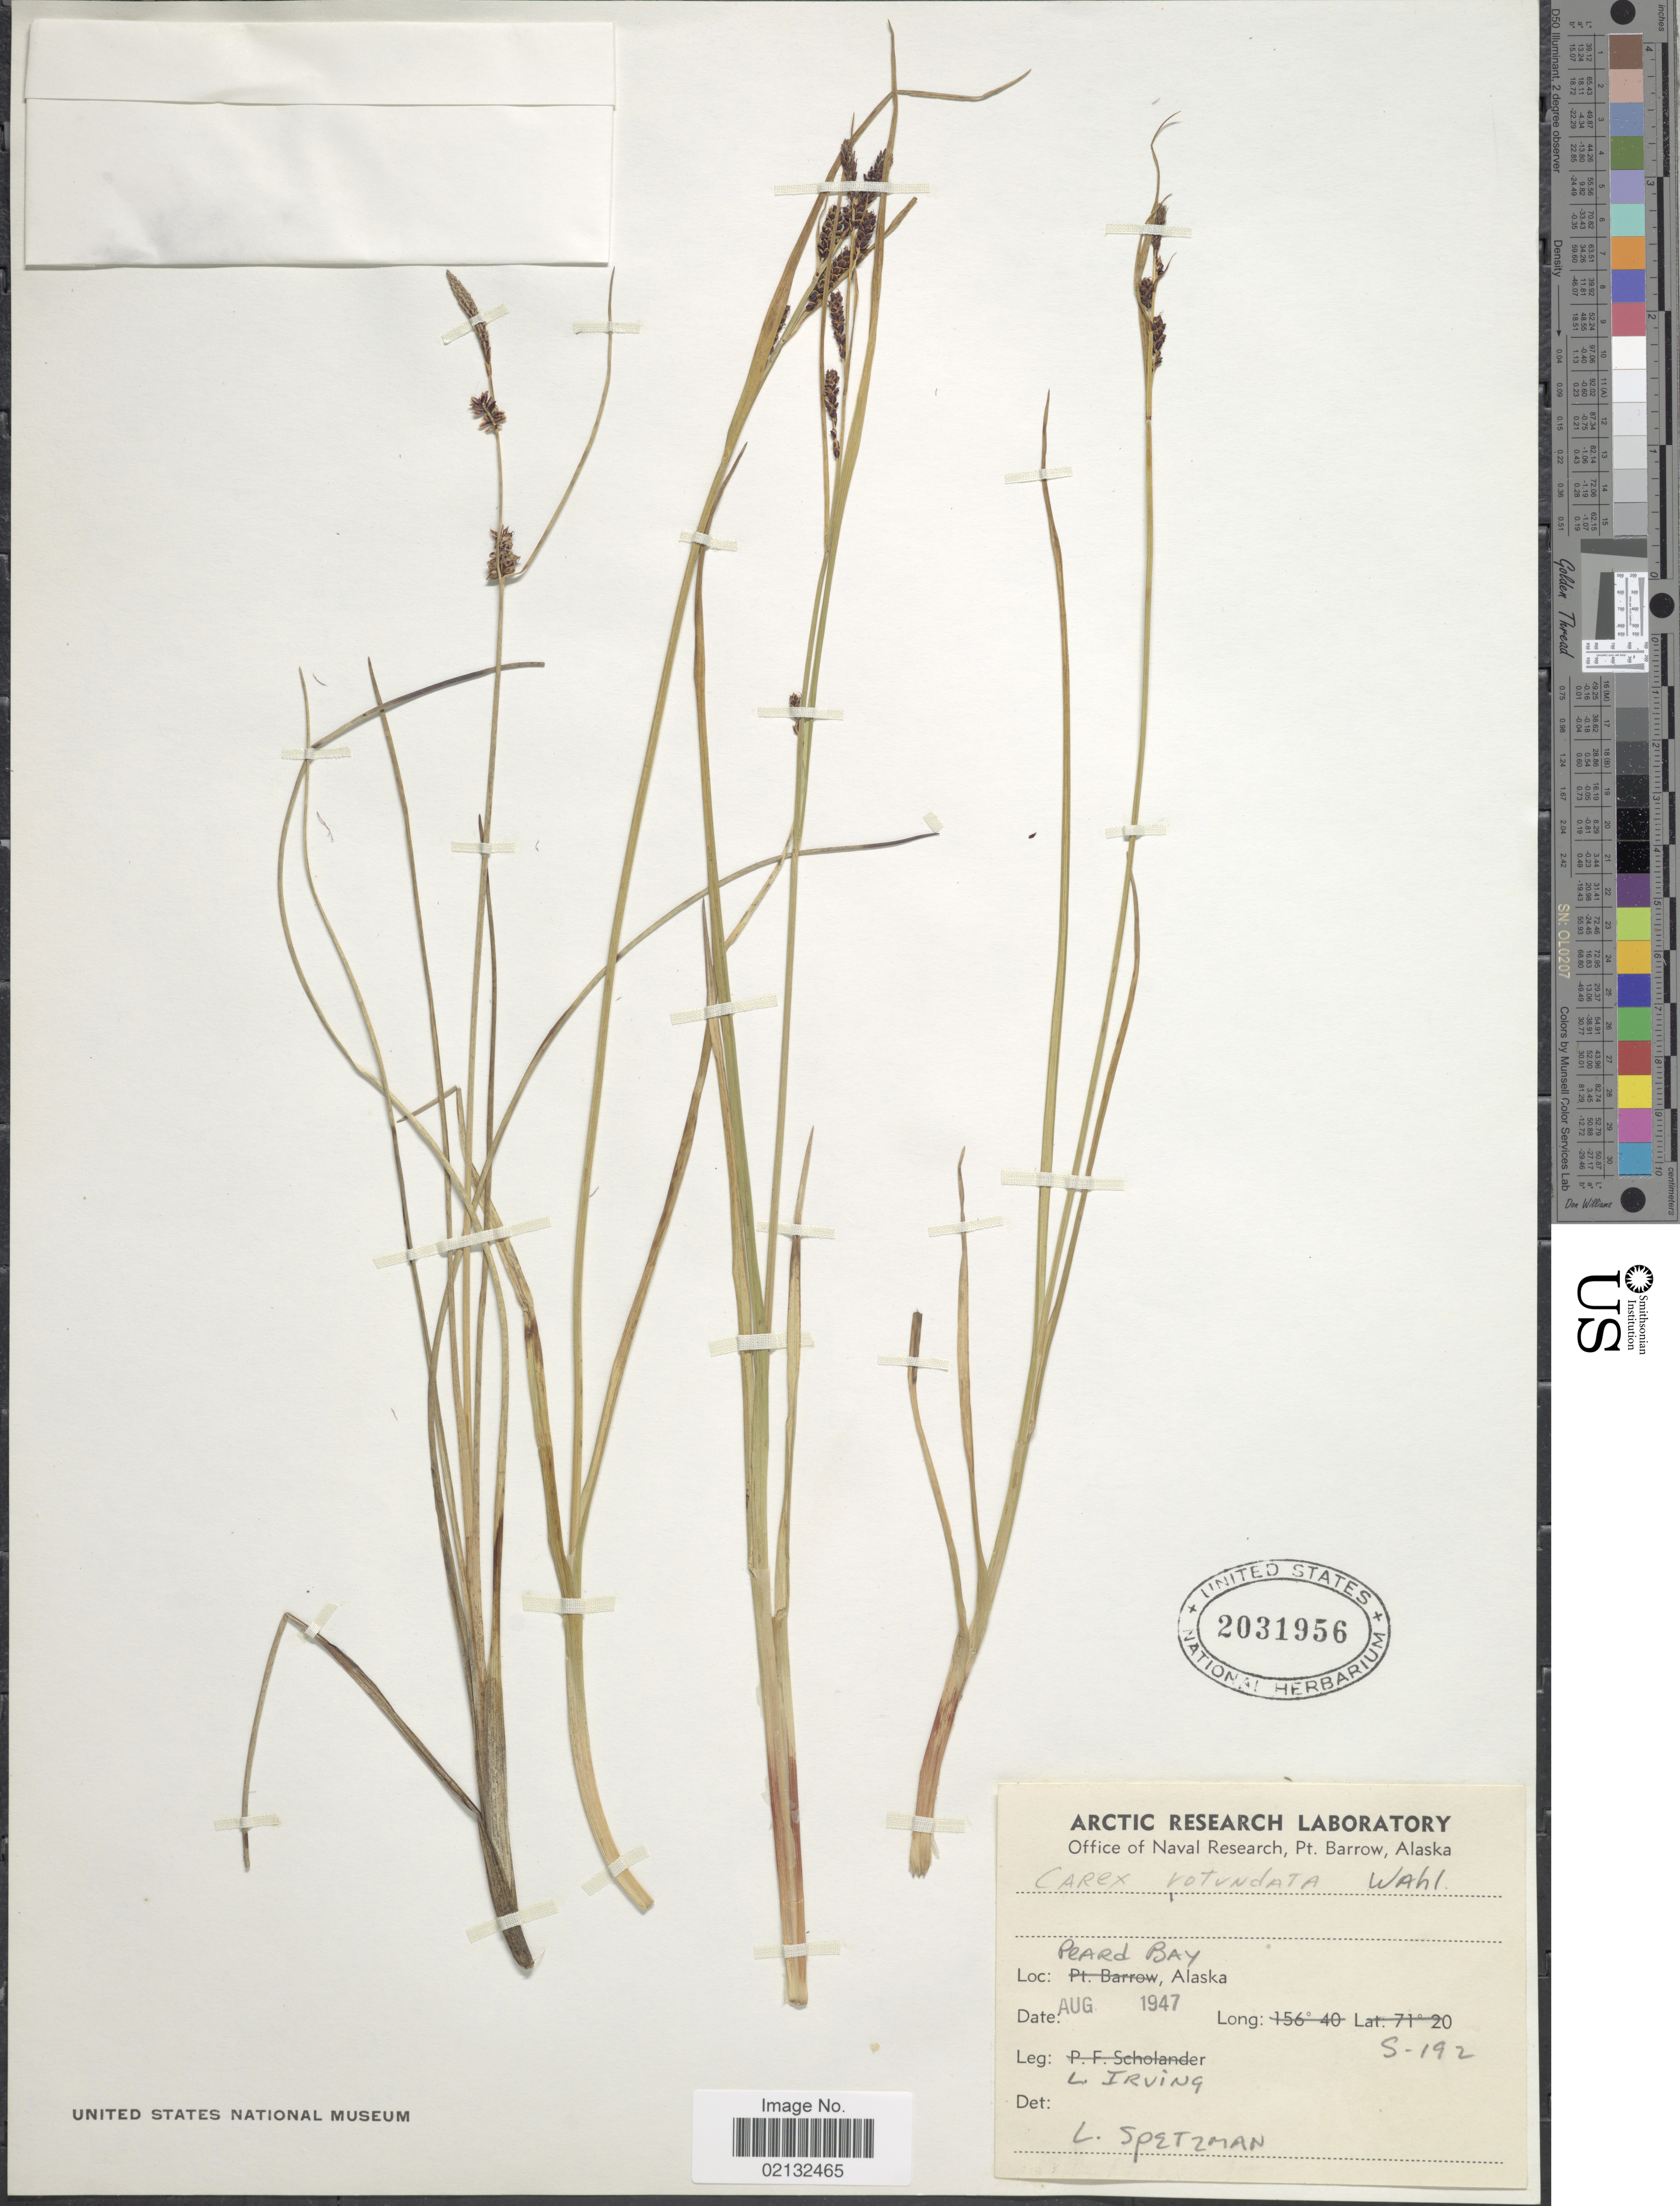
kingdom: Plantae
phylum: Tracheophyta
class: Liliopsida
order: Poales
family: Cyperaceae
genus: Carex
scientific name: Carex rotundata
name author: Wahlenb.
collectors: L. Irving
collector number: S-192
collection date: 1947-08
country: United States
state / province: Alaska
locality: Peard Bay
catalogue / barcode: US 2031956